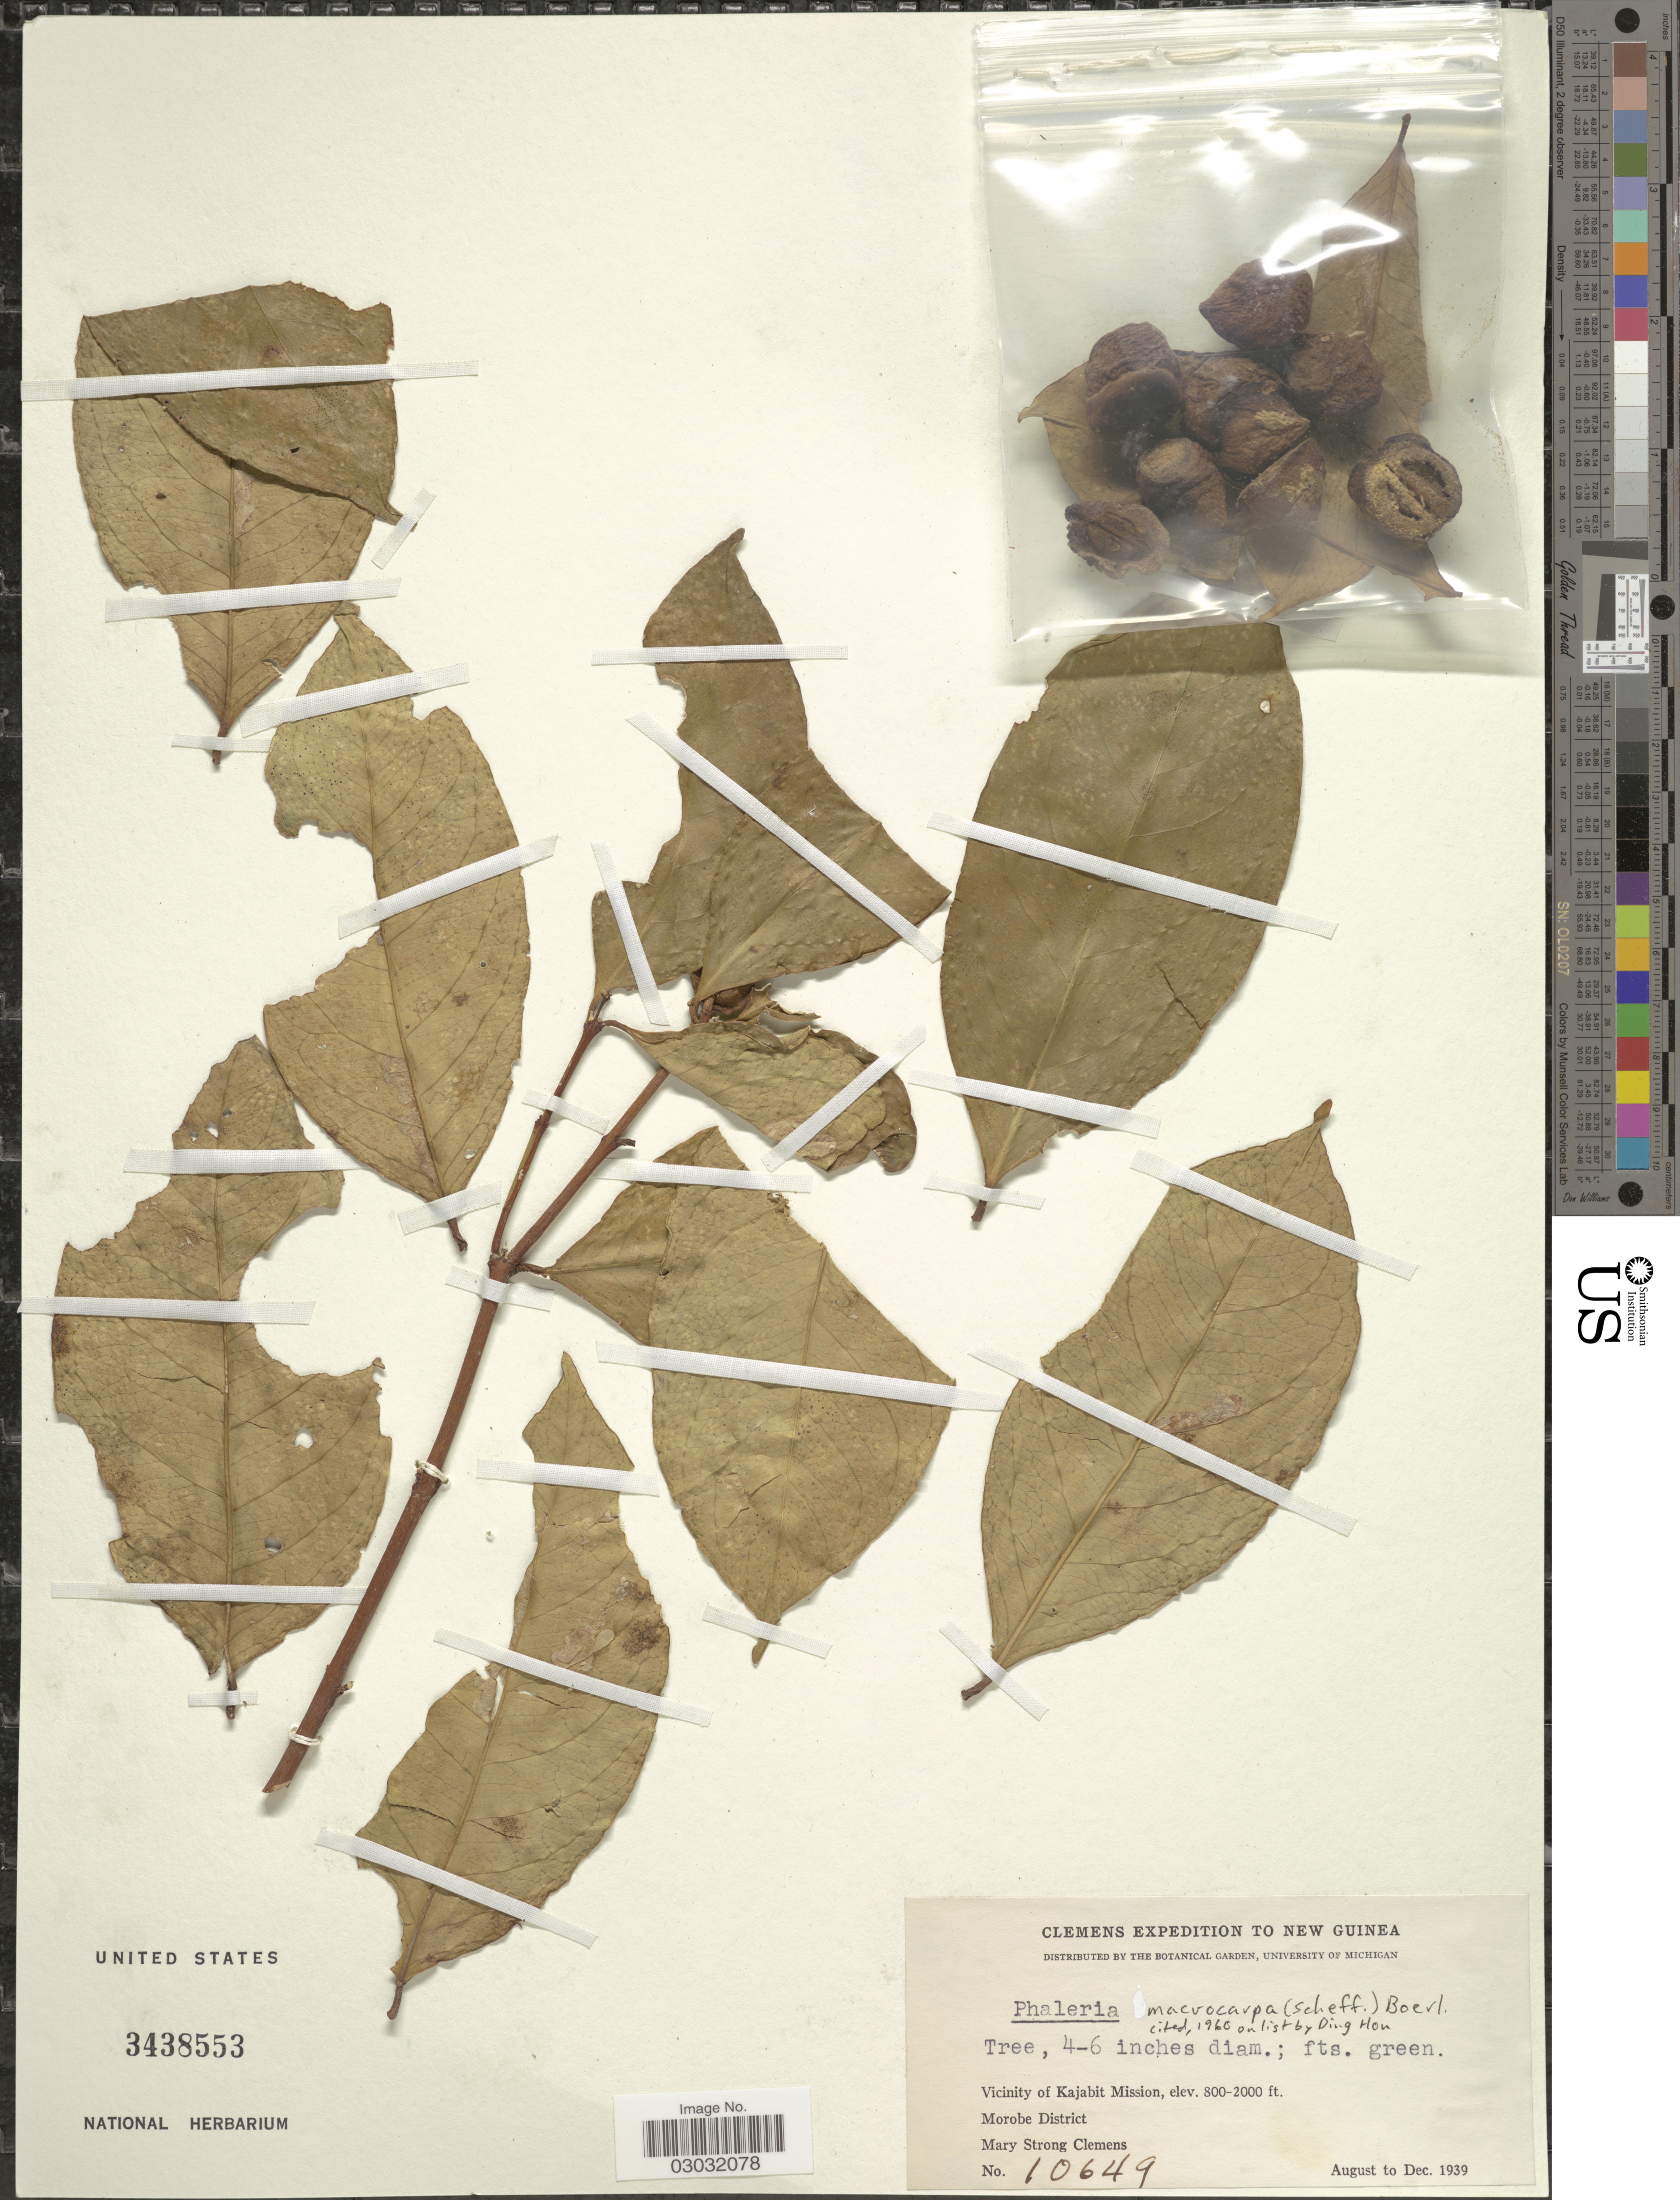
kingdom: Plantae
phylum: Tracheophyta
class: Magnoliopsida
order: Malvales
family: Thymelaeaceae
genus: Phaleria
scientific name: Phaleria macrocarpa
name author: (Scheff.) Boerl.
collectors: M. S. Clemens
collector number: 10649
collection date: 1939-08/1939-12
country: Papua New Guinea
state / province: Morobe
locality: New Guinea, Vicinity of Kajabit Mission, Morobe District.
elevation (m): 244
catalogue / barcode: US 3438553